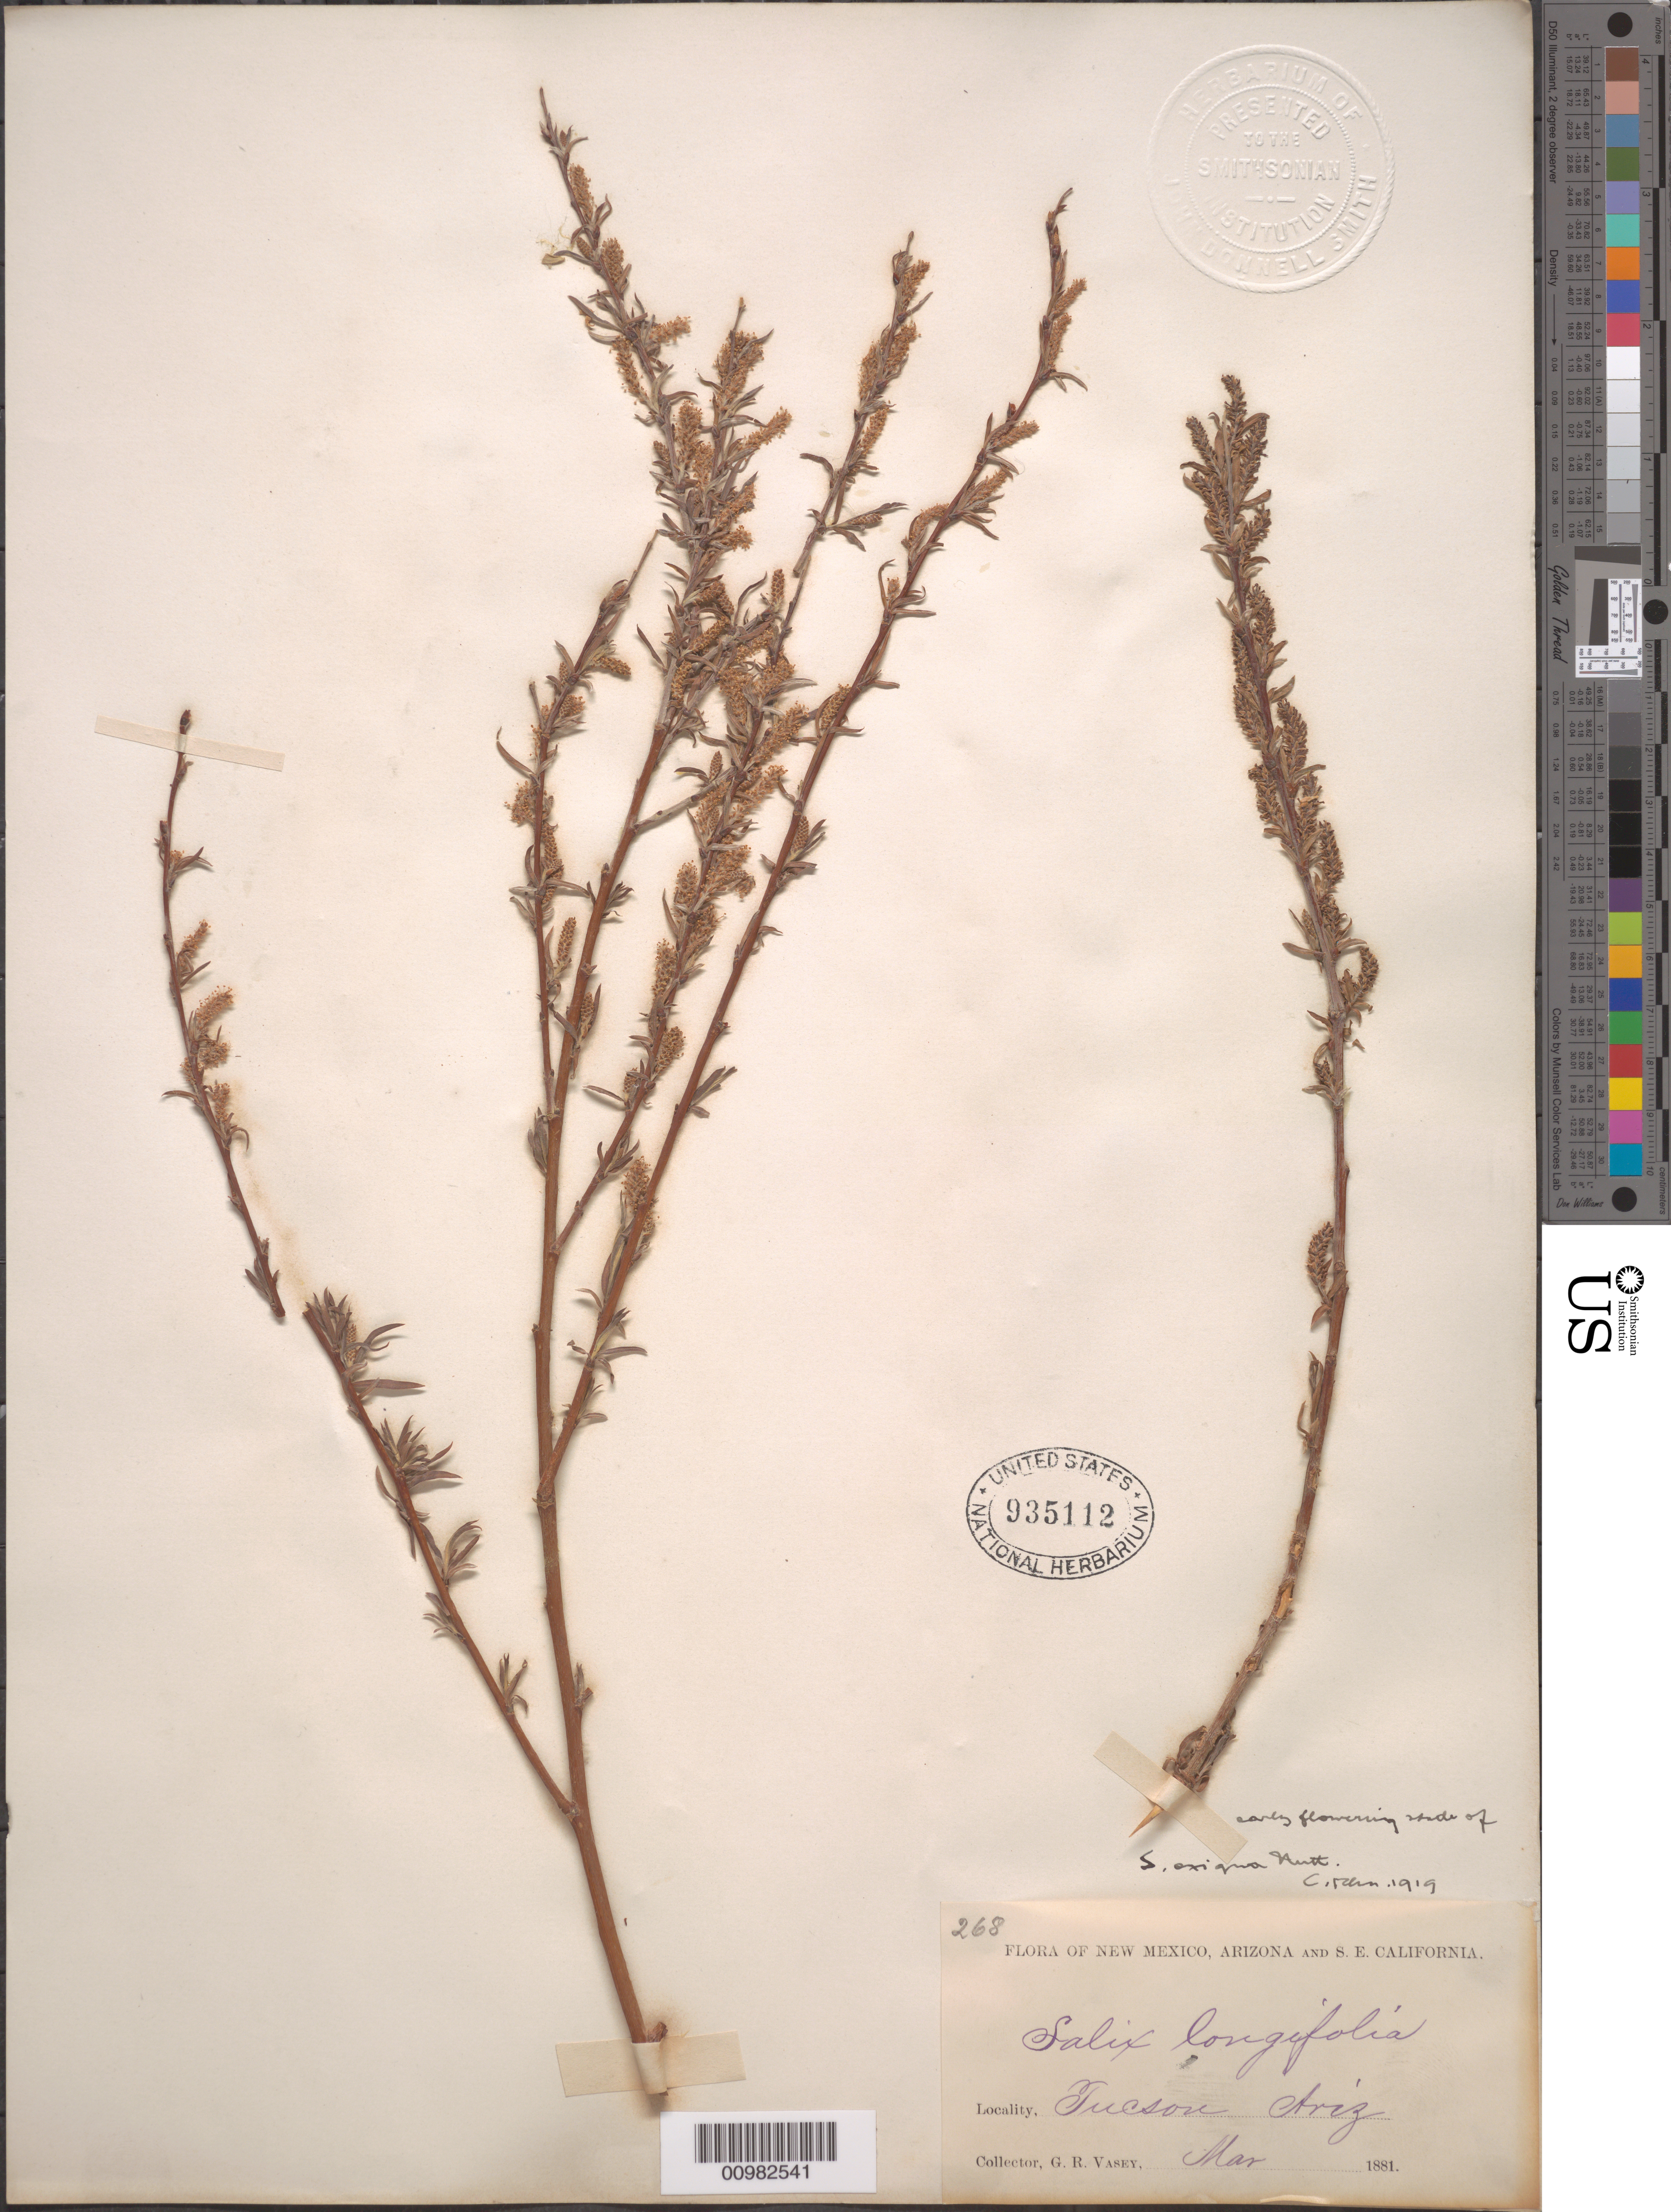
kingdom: Plantae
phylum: Tracheophyta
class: Magnoliopsida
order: Malpighiales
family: Salicaceae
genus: Salix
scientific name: Salix exigua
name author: Nutt.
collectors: G. Vasey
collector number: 268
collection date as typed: Mar 1881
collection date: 1881-03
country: United States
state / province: Arizona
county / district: Pima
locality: Tucson.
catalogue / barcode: US 935112